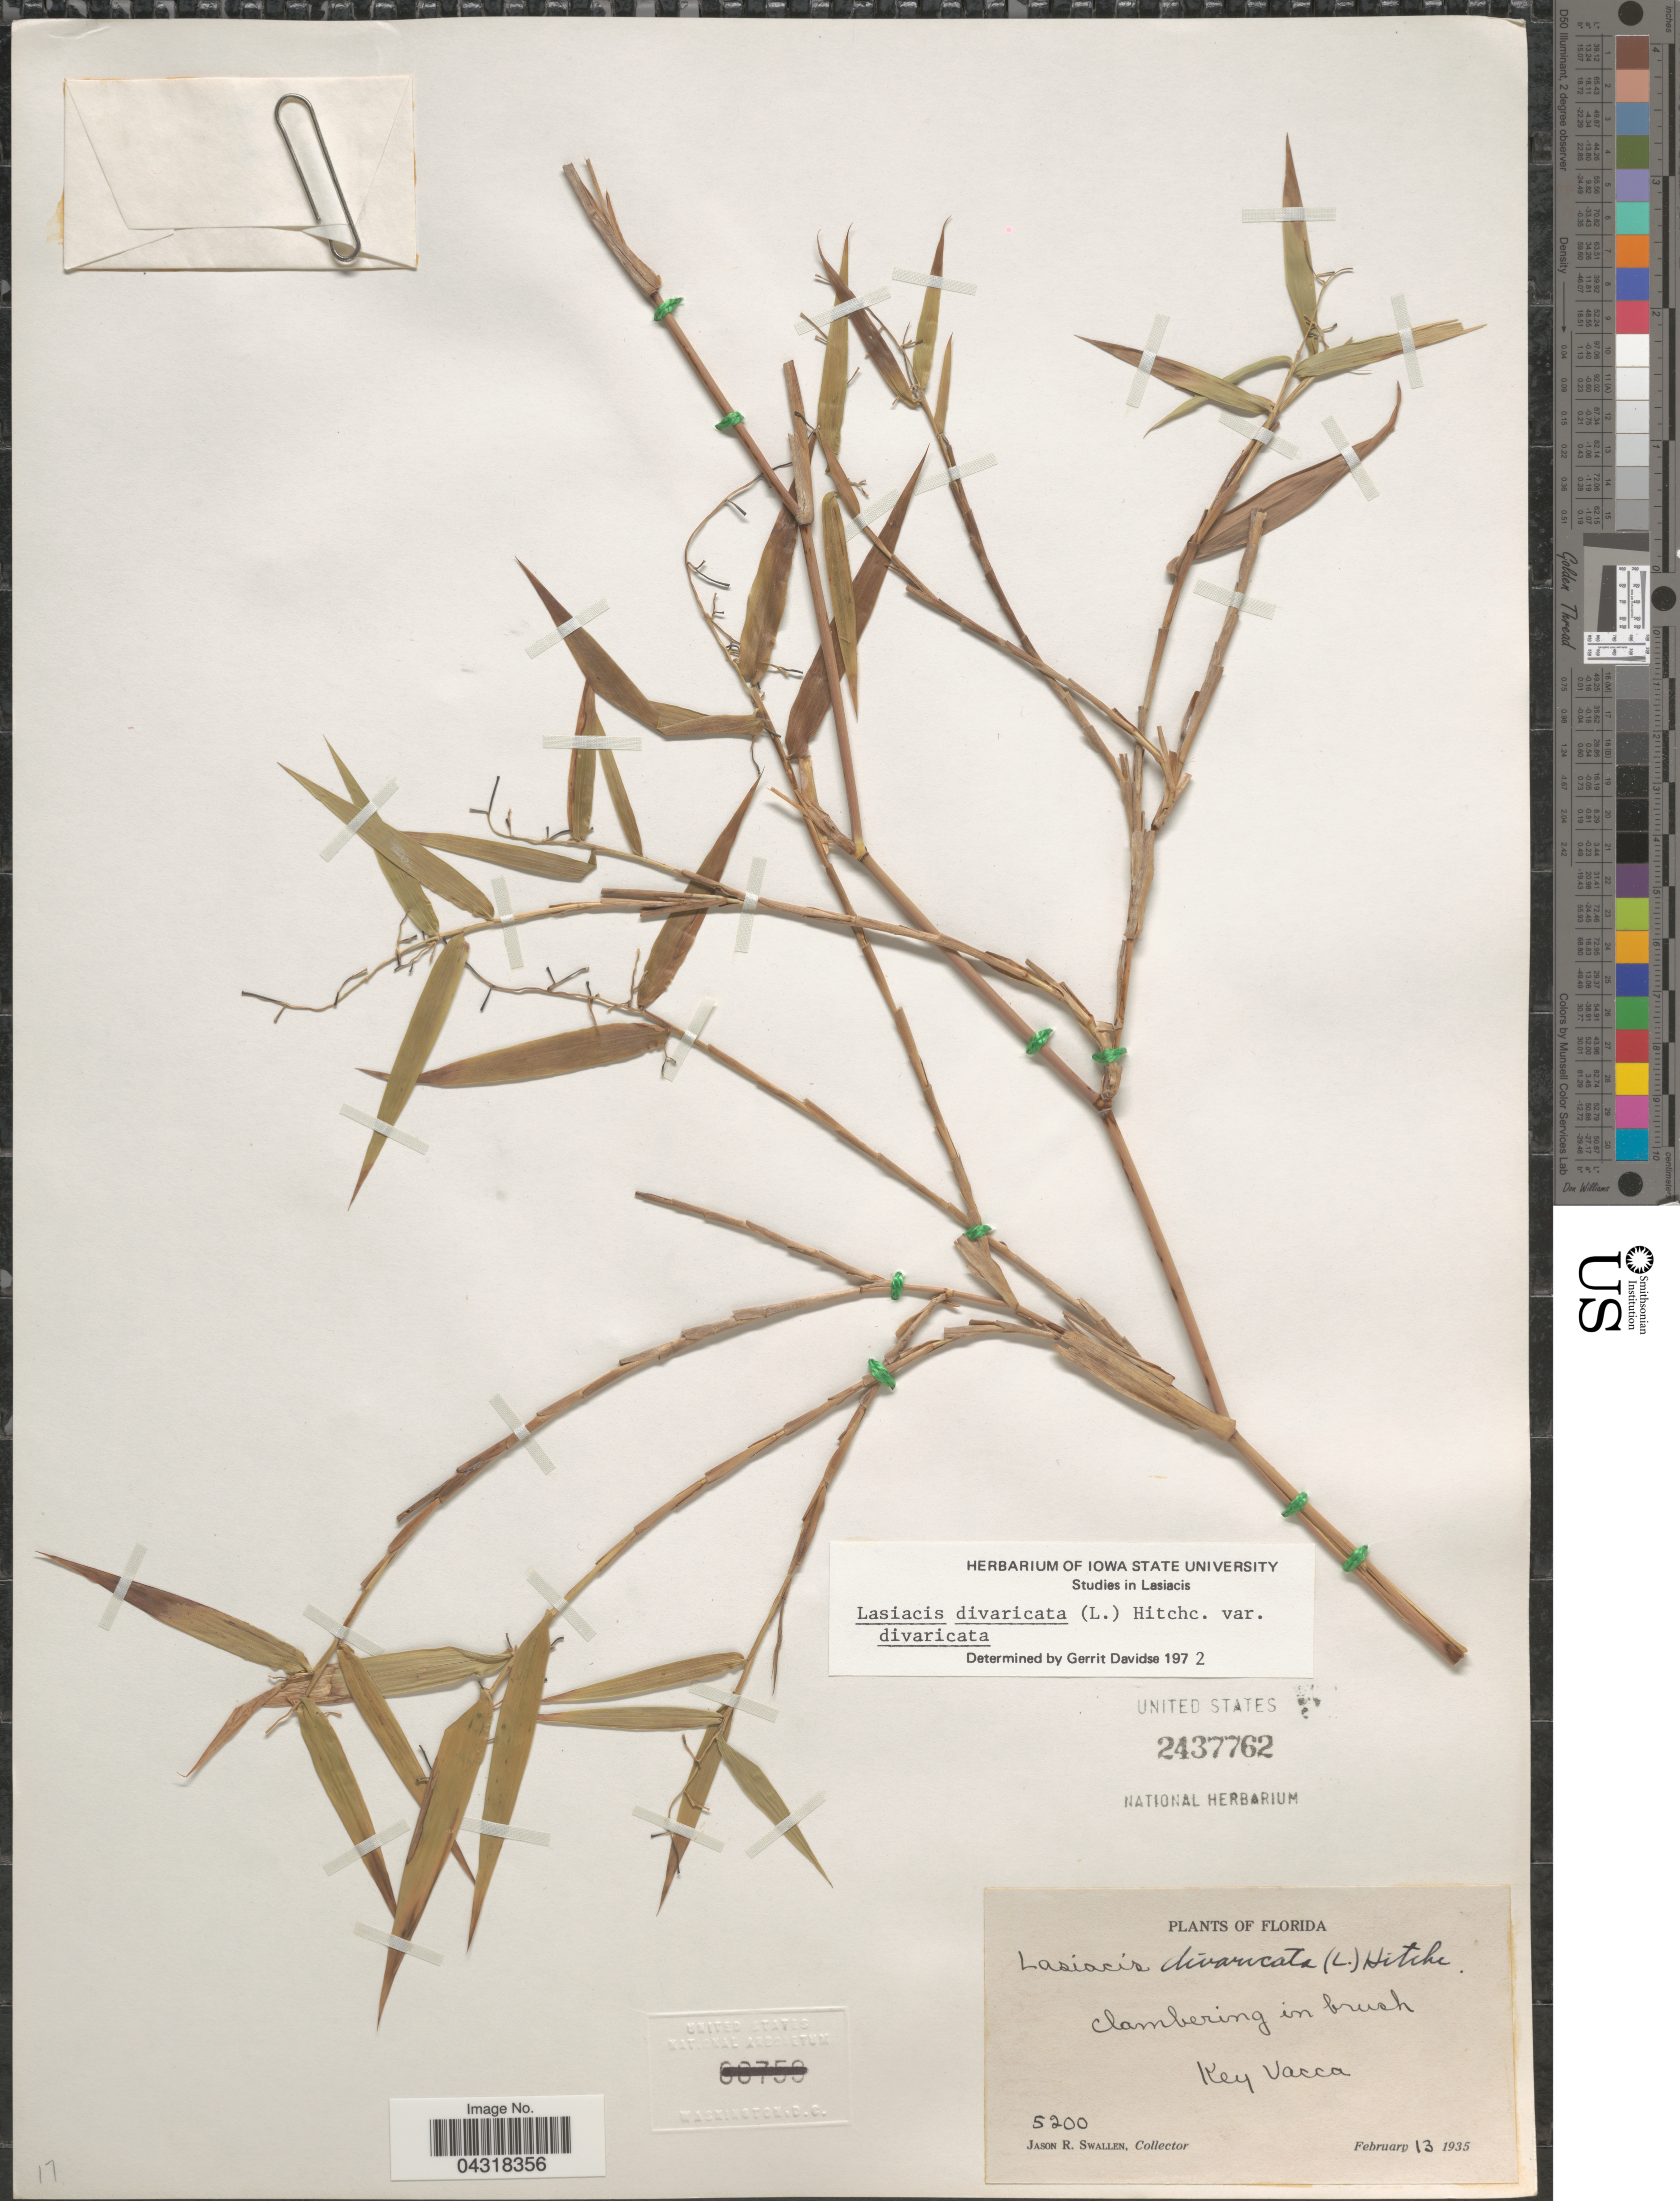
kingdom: Plantae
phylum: Tracheophyta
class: Liliopsida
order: Poales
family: Poaceae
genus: Lasiacis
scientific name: Lasiacis divaricata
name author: (L.) Hitchc.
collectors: J. R. Swallen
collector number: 5200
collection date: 1935-02-13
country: United States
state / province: Florida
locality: Clambering in brush. Key Vacca.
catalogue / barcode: US 2437762